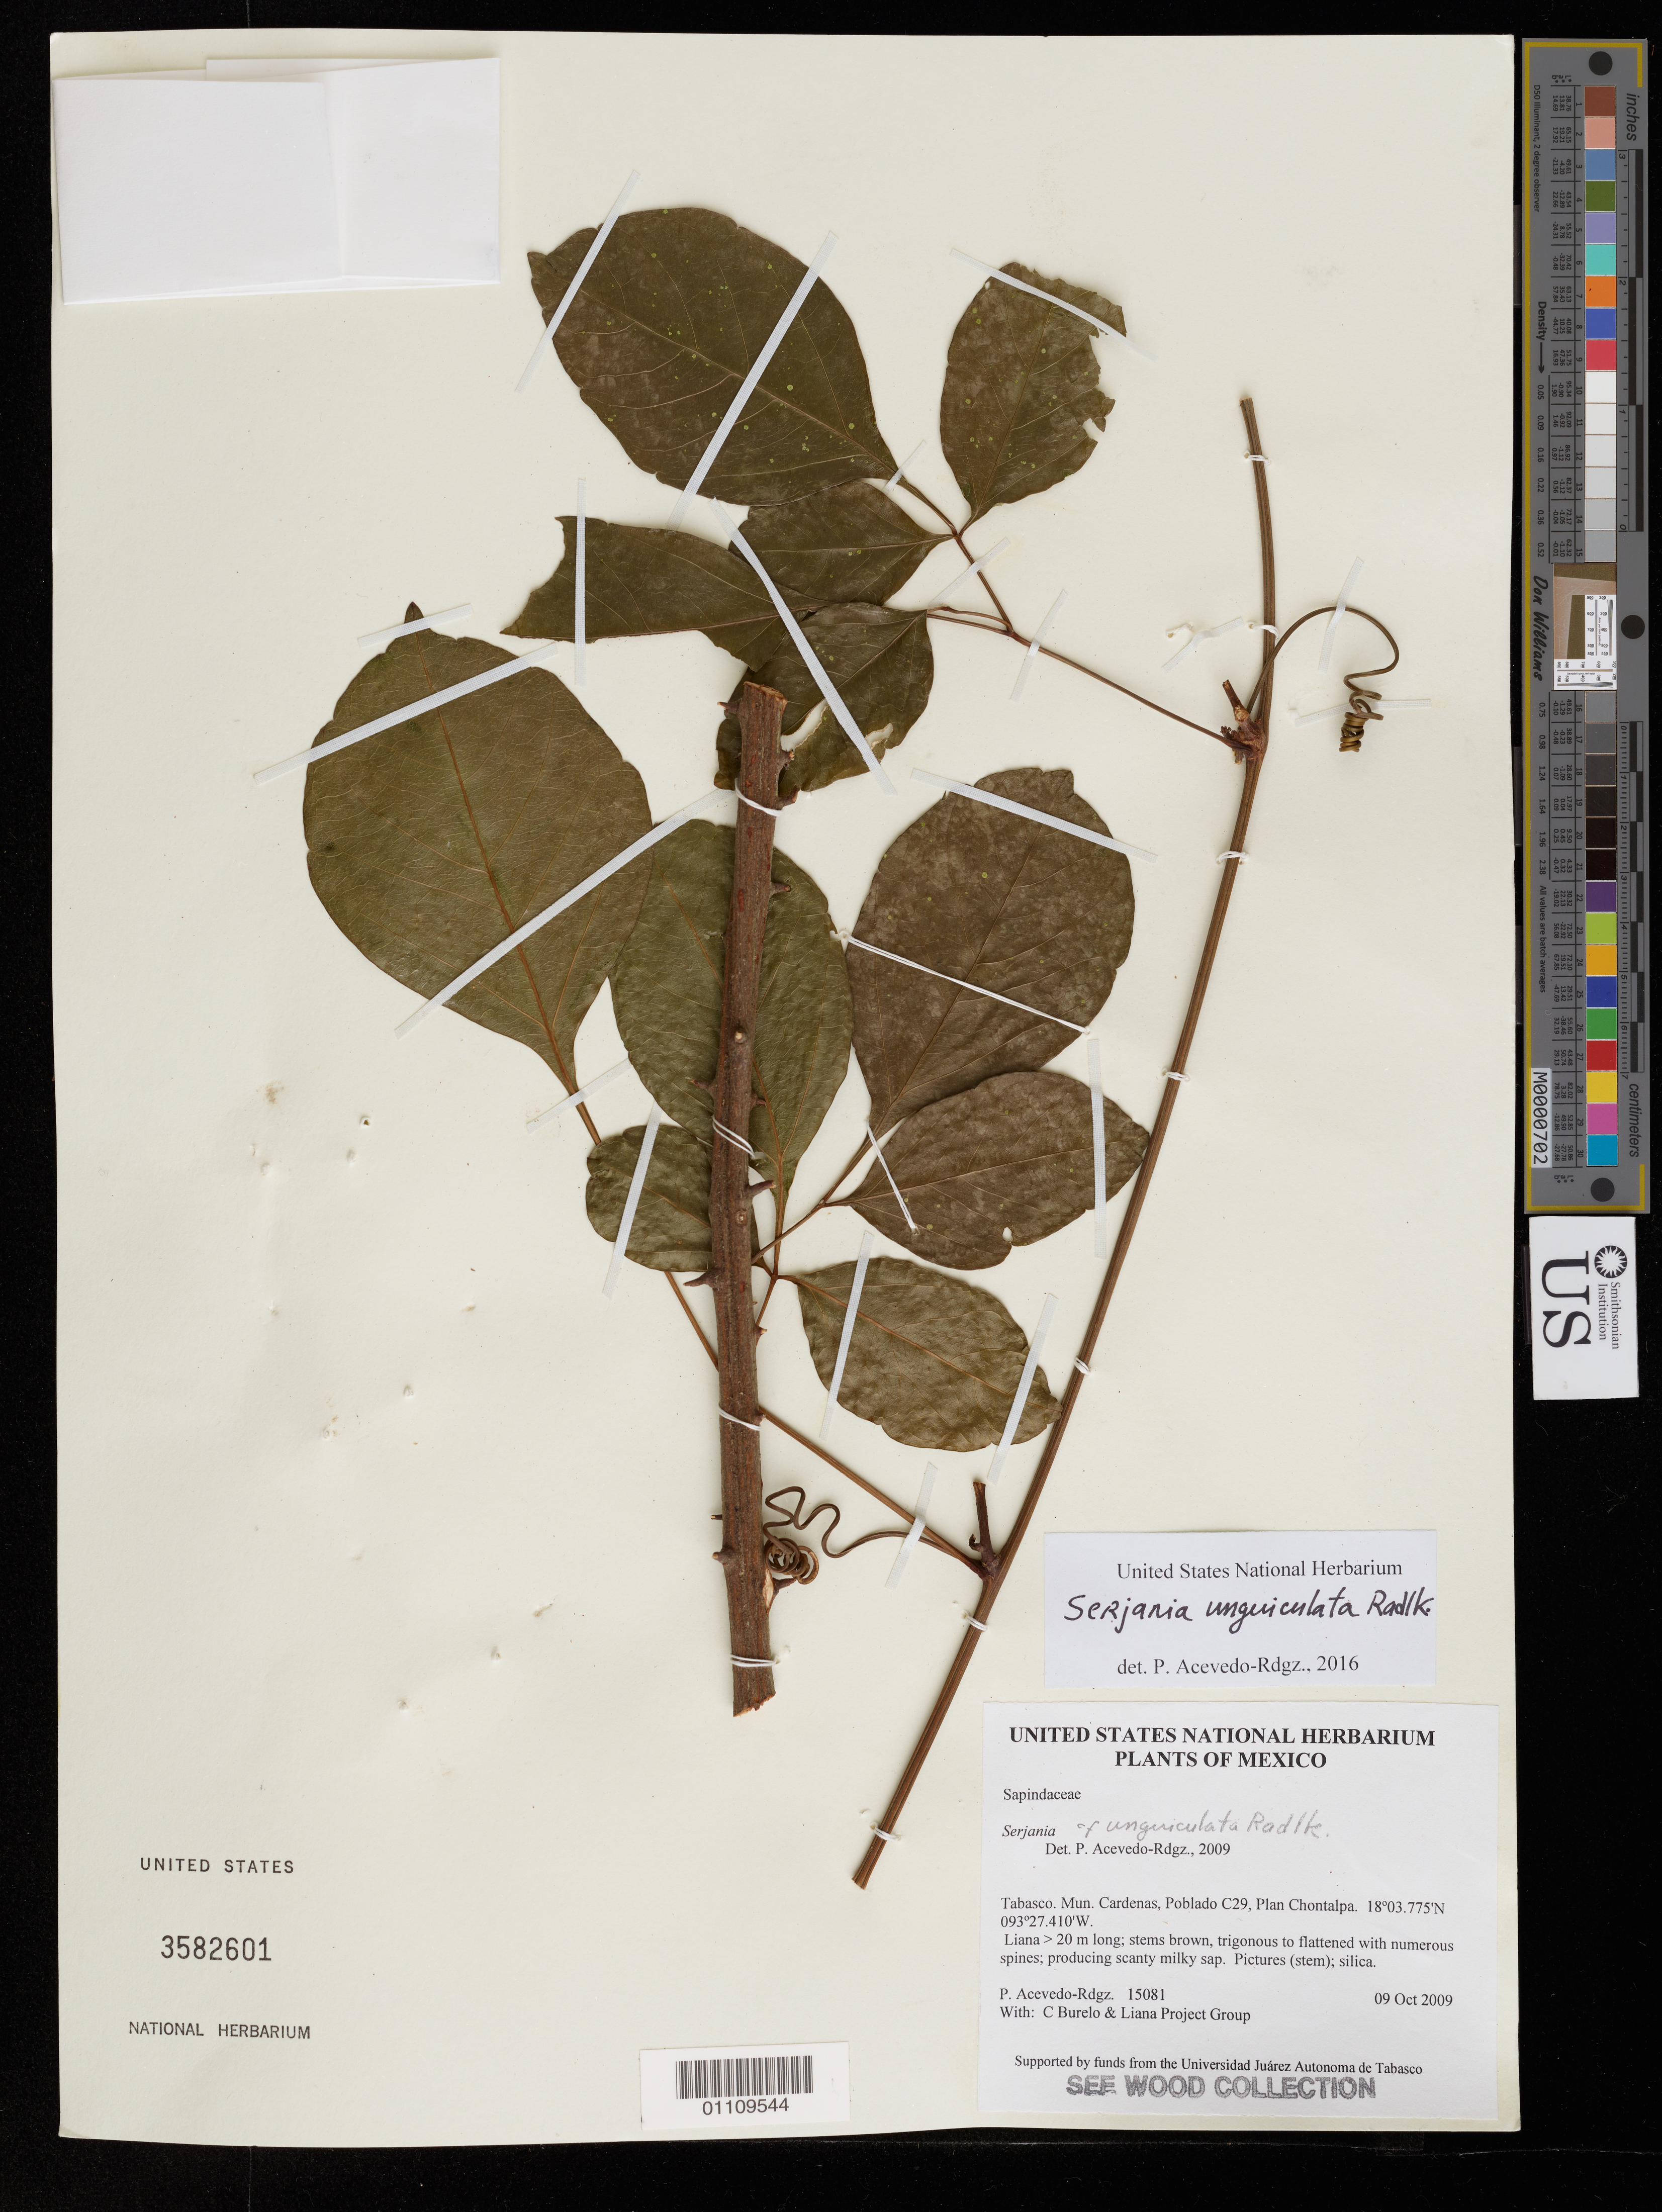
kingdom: Plantae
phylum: Tracheophyta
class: Magnoliopsida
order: Sapindales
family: Sapindaceae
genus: Serjania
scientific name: Serjania unguiculata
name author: Radlk.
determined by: Acevedo-Rodríguez, P., (BOT), Smithsonian Institution - National Museum of Natural History (UNITED STATES)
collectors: P. Acevedo-Rodr., C. Burelo & Liana Project Group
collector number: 15081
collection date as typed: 09 Oct 2009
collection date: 2009-10-09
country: Mexico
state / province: Tabasco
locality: Mun. Cardenas, Poblado C29, Plan Chontalpa.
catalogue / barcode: US 3582601